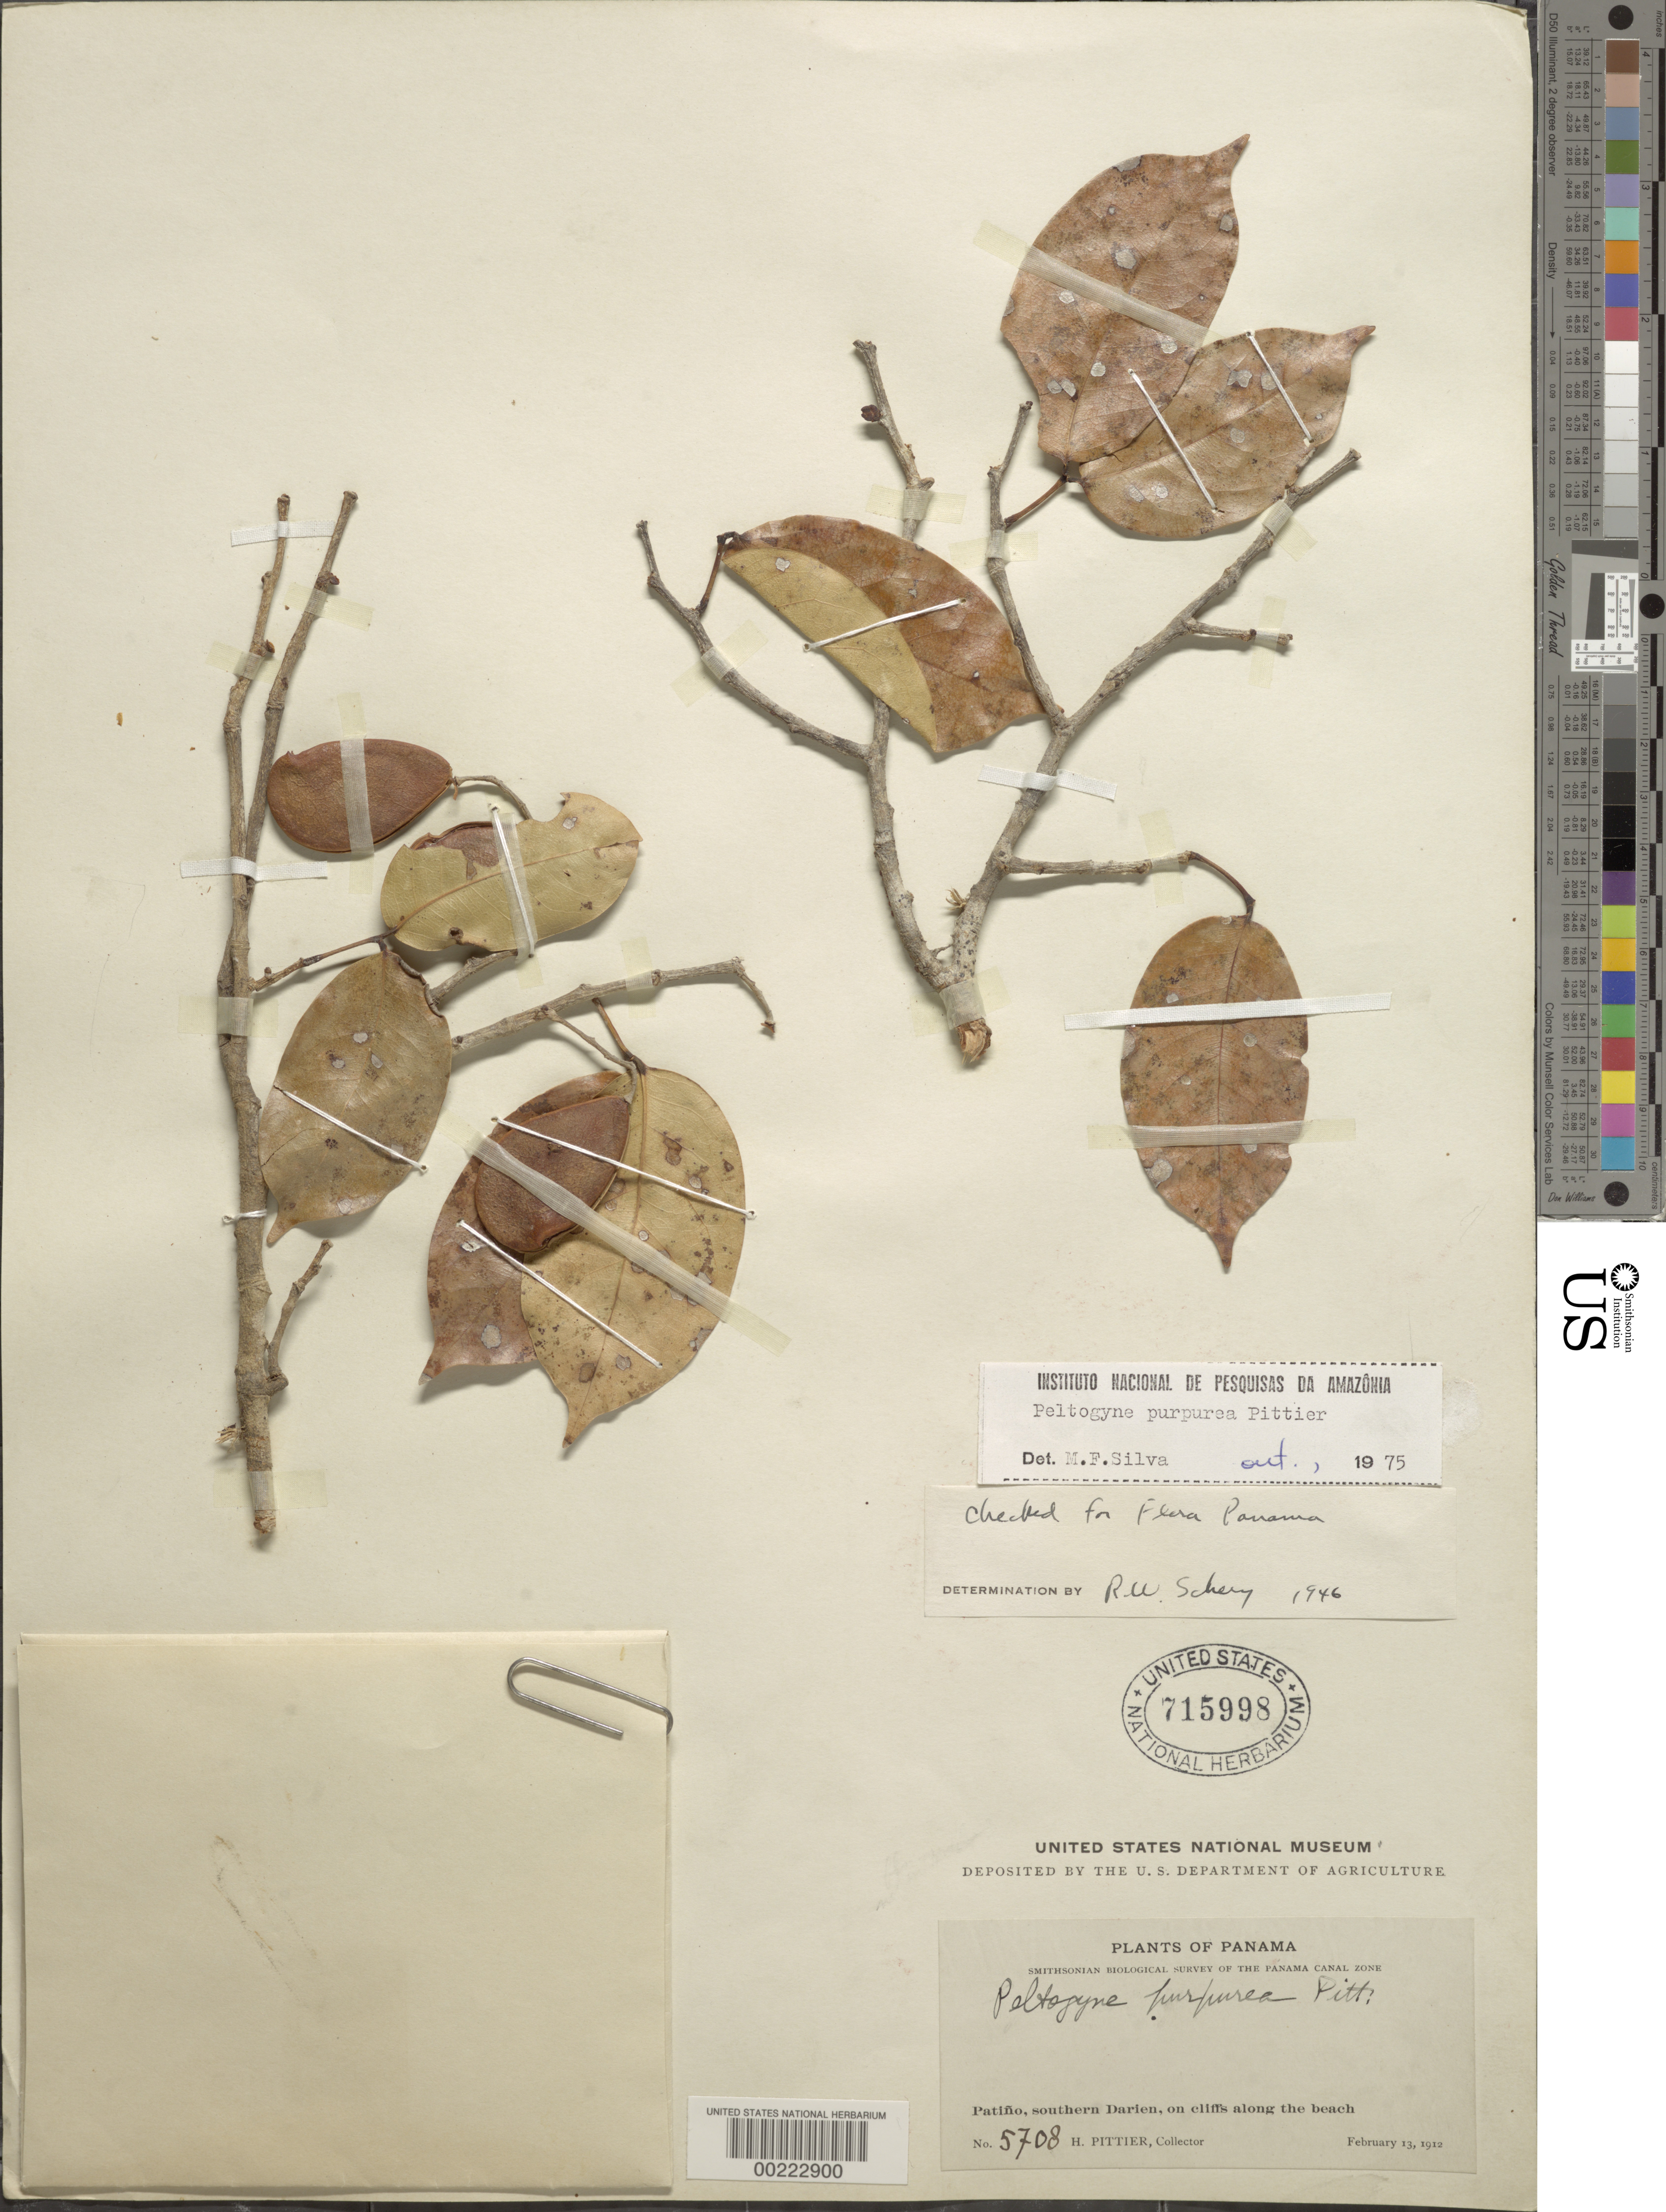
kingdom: Plantae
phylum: Tracheophyta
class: Magnoliopsida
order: Fabales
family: Fabaceae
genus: Peltogyne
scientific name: Peltogyne purpurea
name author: Pittier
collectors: H. F. Pittier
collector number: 5708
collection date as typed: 13 Feb 1912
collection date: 1912-02-13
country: Panama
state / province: Darién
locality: Patino, southern Darien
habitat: On cliffs along the beach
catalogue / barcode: US 715998